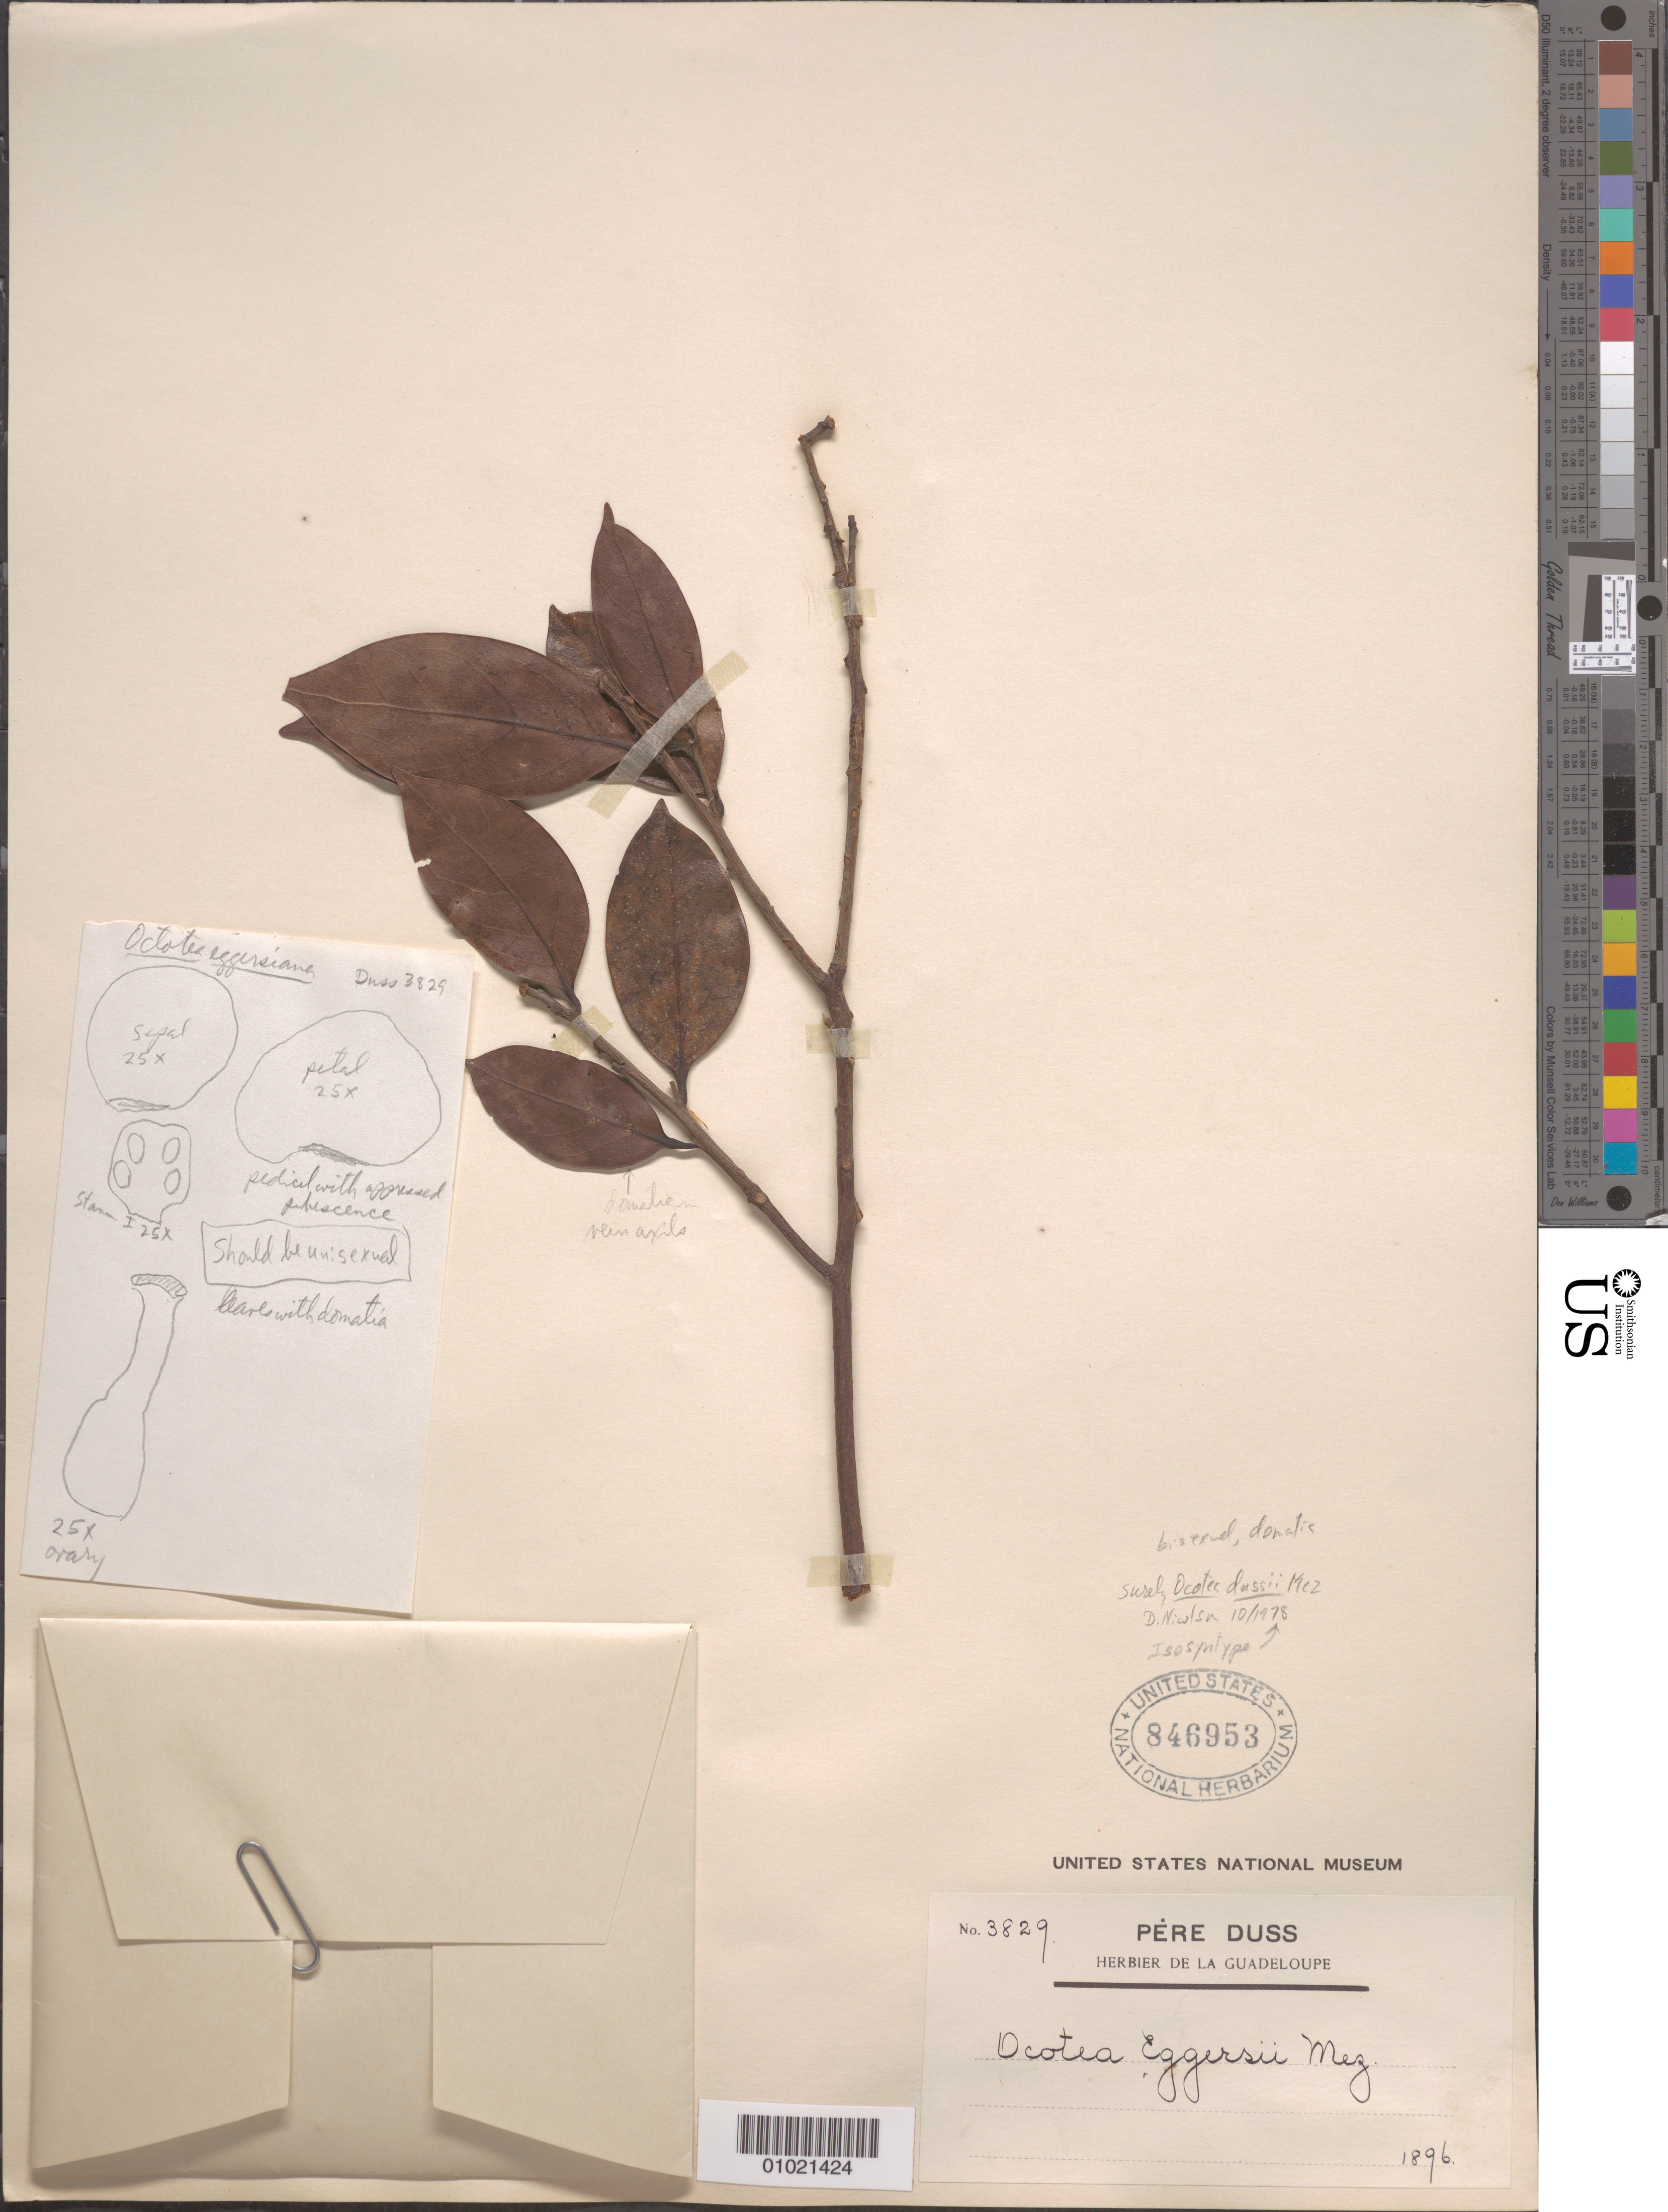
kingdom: Plantae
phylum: Tracheophyta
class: Magnoliopsida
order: Laurales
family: Lauraceae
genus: Ocotea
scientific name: Ocotea eggersiana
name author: Mez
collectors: Père Duss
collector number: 3829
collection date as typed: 1896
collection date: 1896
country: Guadeloupe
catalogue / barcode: US 846953